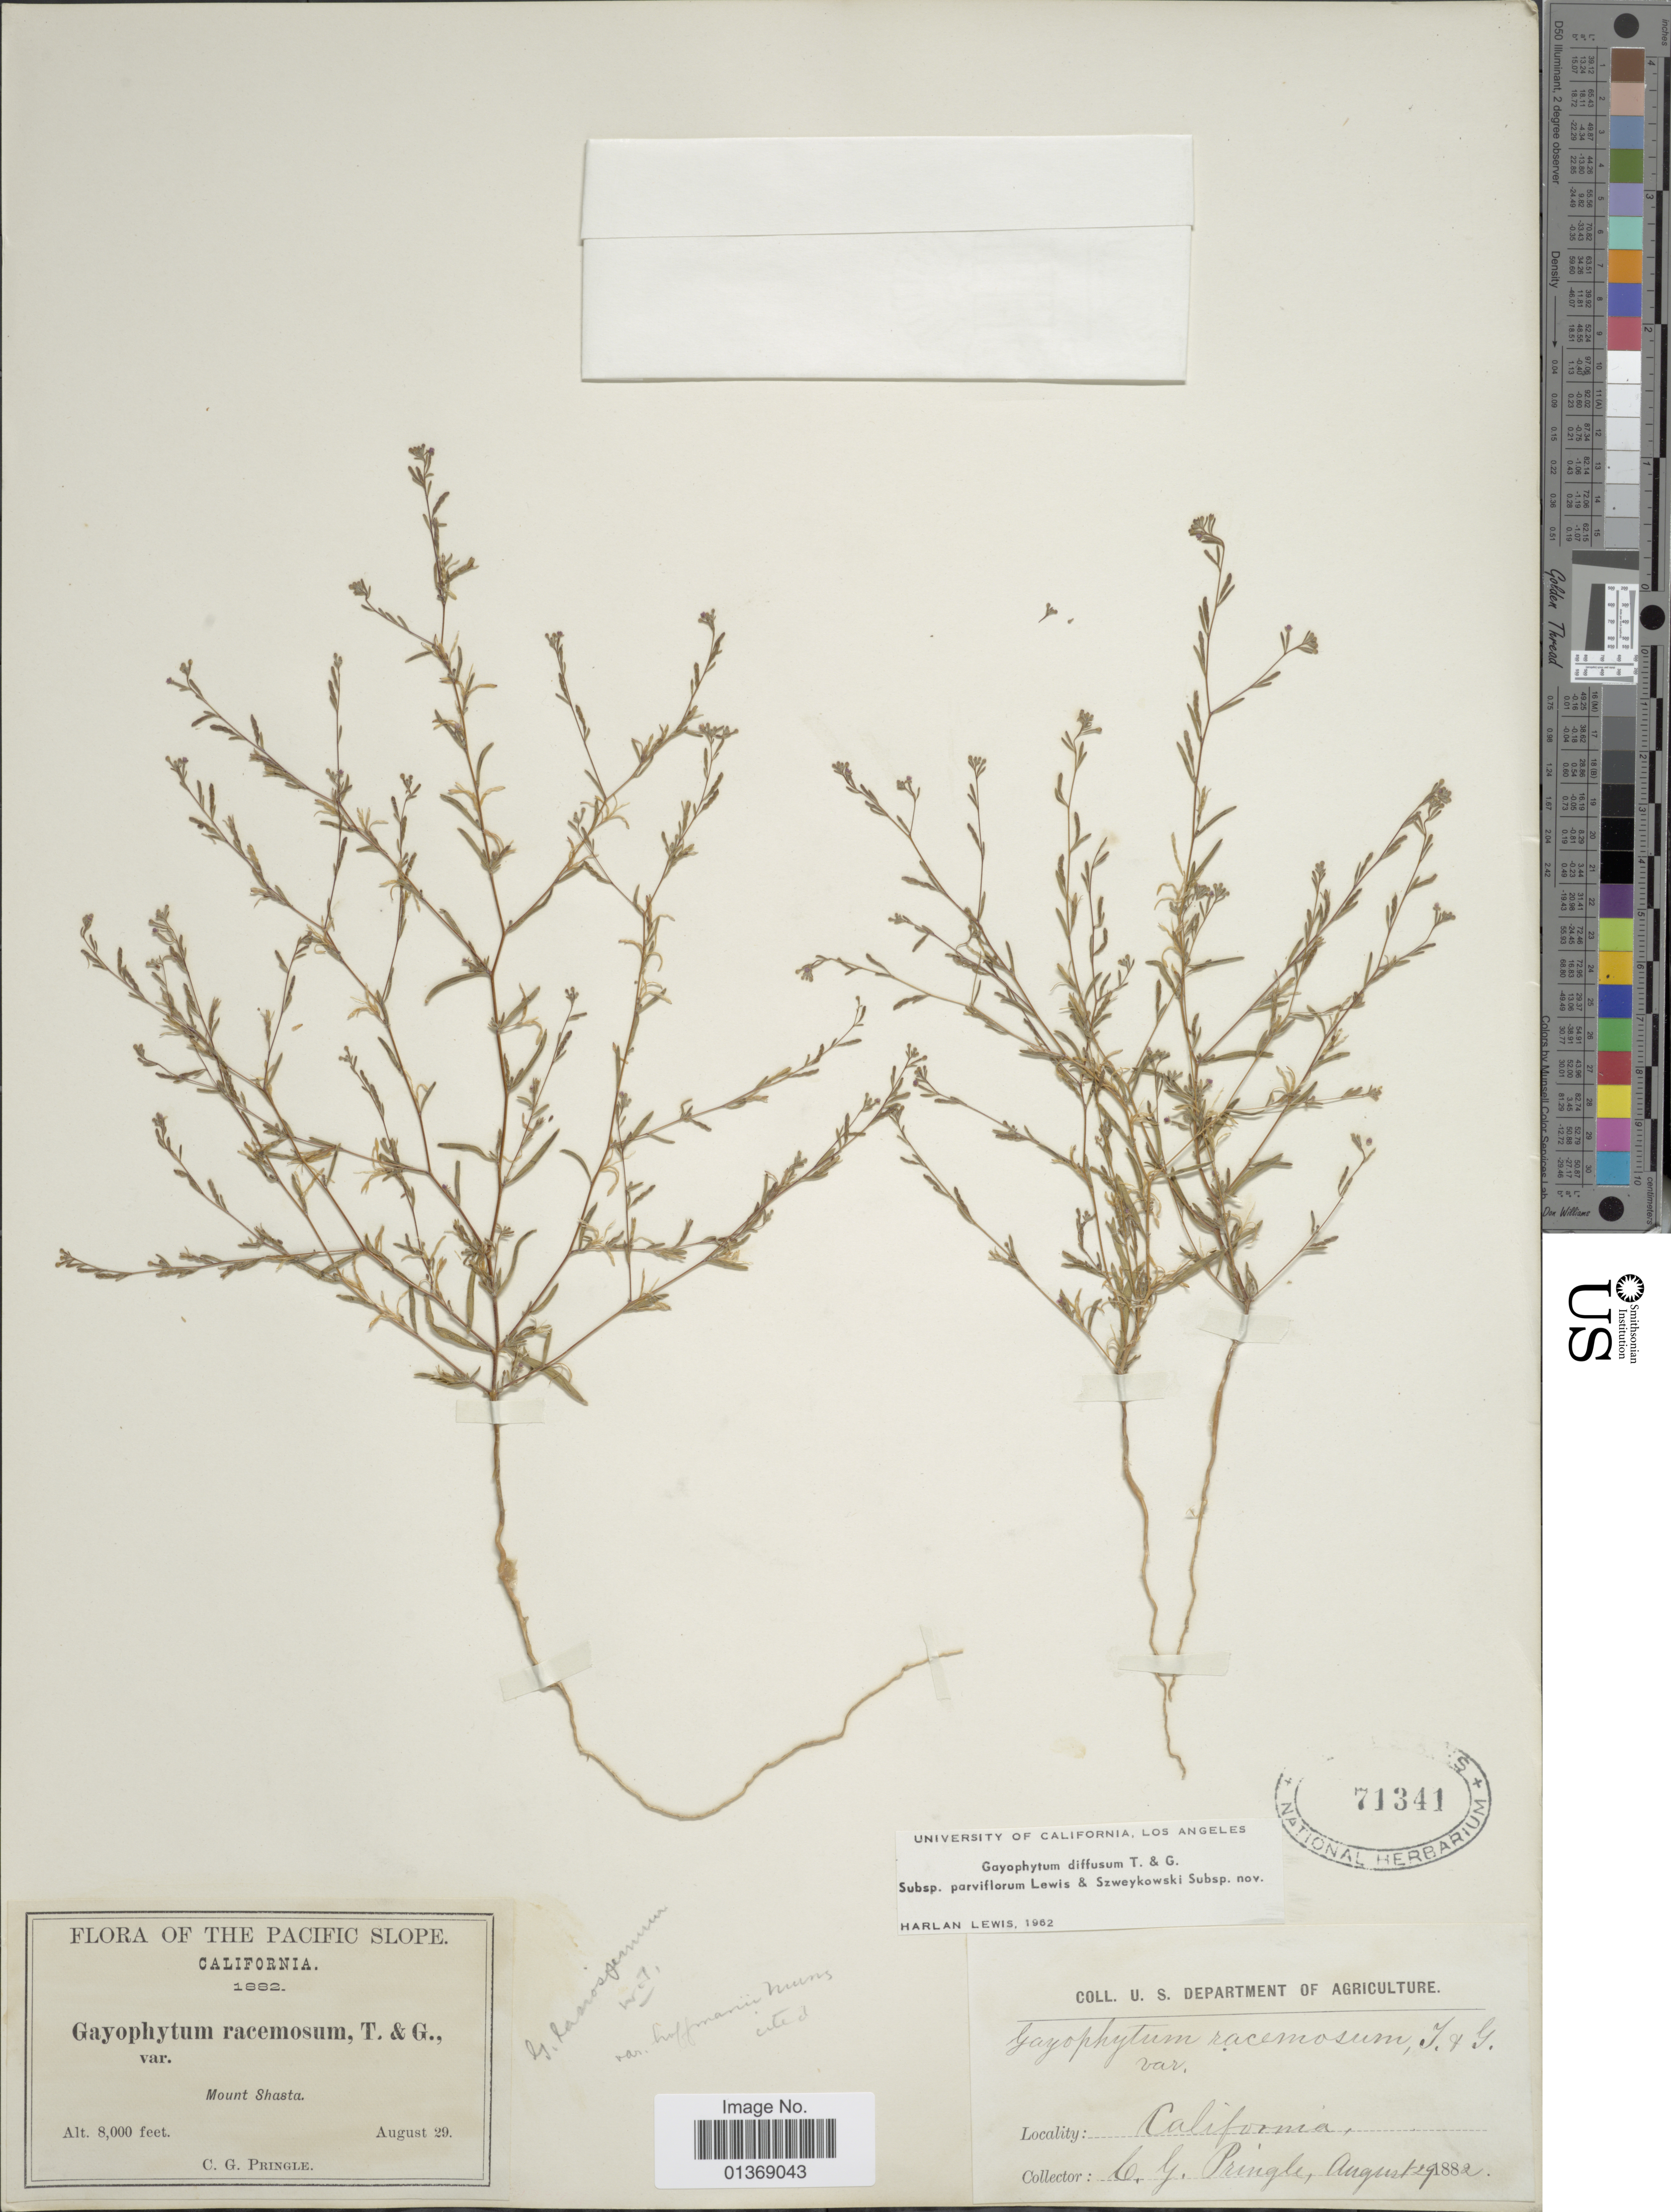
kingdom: Plantae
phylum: Tracheophyta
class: Magnoliopsida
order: Myrtales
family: Onagraceae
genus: Gayophytum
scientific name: Gayophytum diffusum subsp. parviflorum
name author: F. H. Lewis & Szweyk.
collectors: C. G. Pringle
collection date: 1882-08-29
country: United States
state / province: California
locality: The Pacific Slope, Mount Shasta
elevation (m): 2438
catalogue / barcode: US 71341